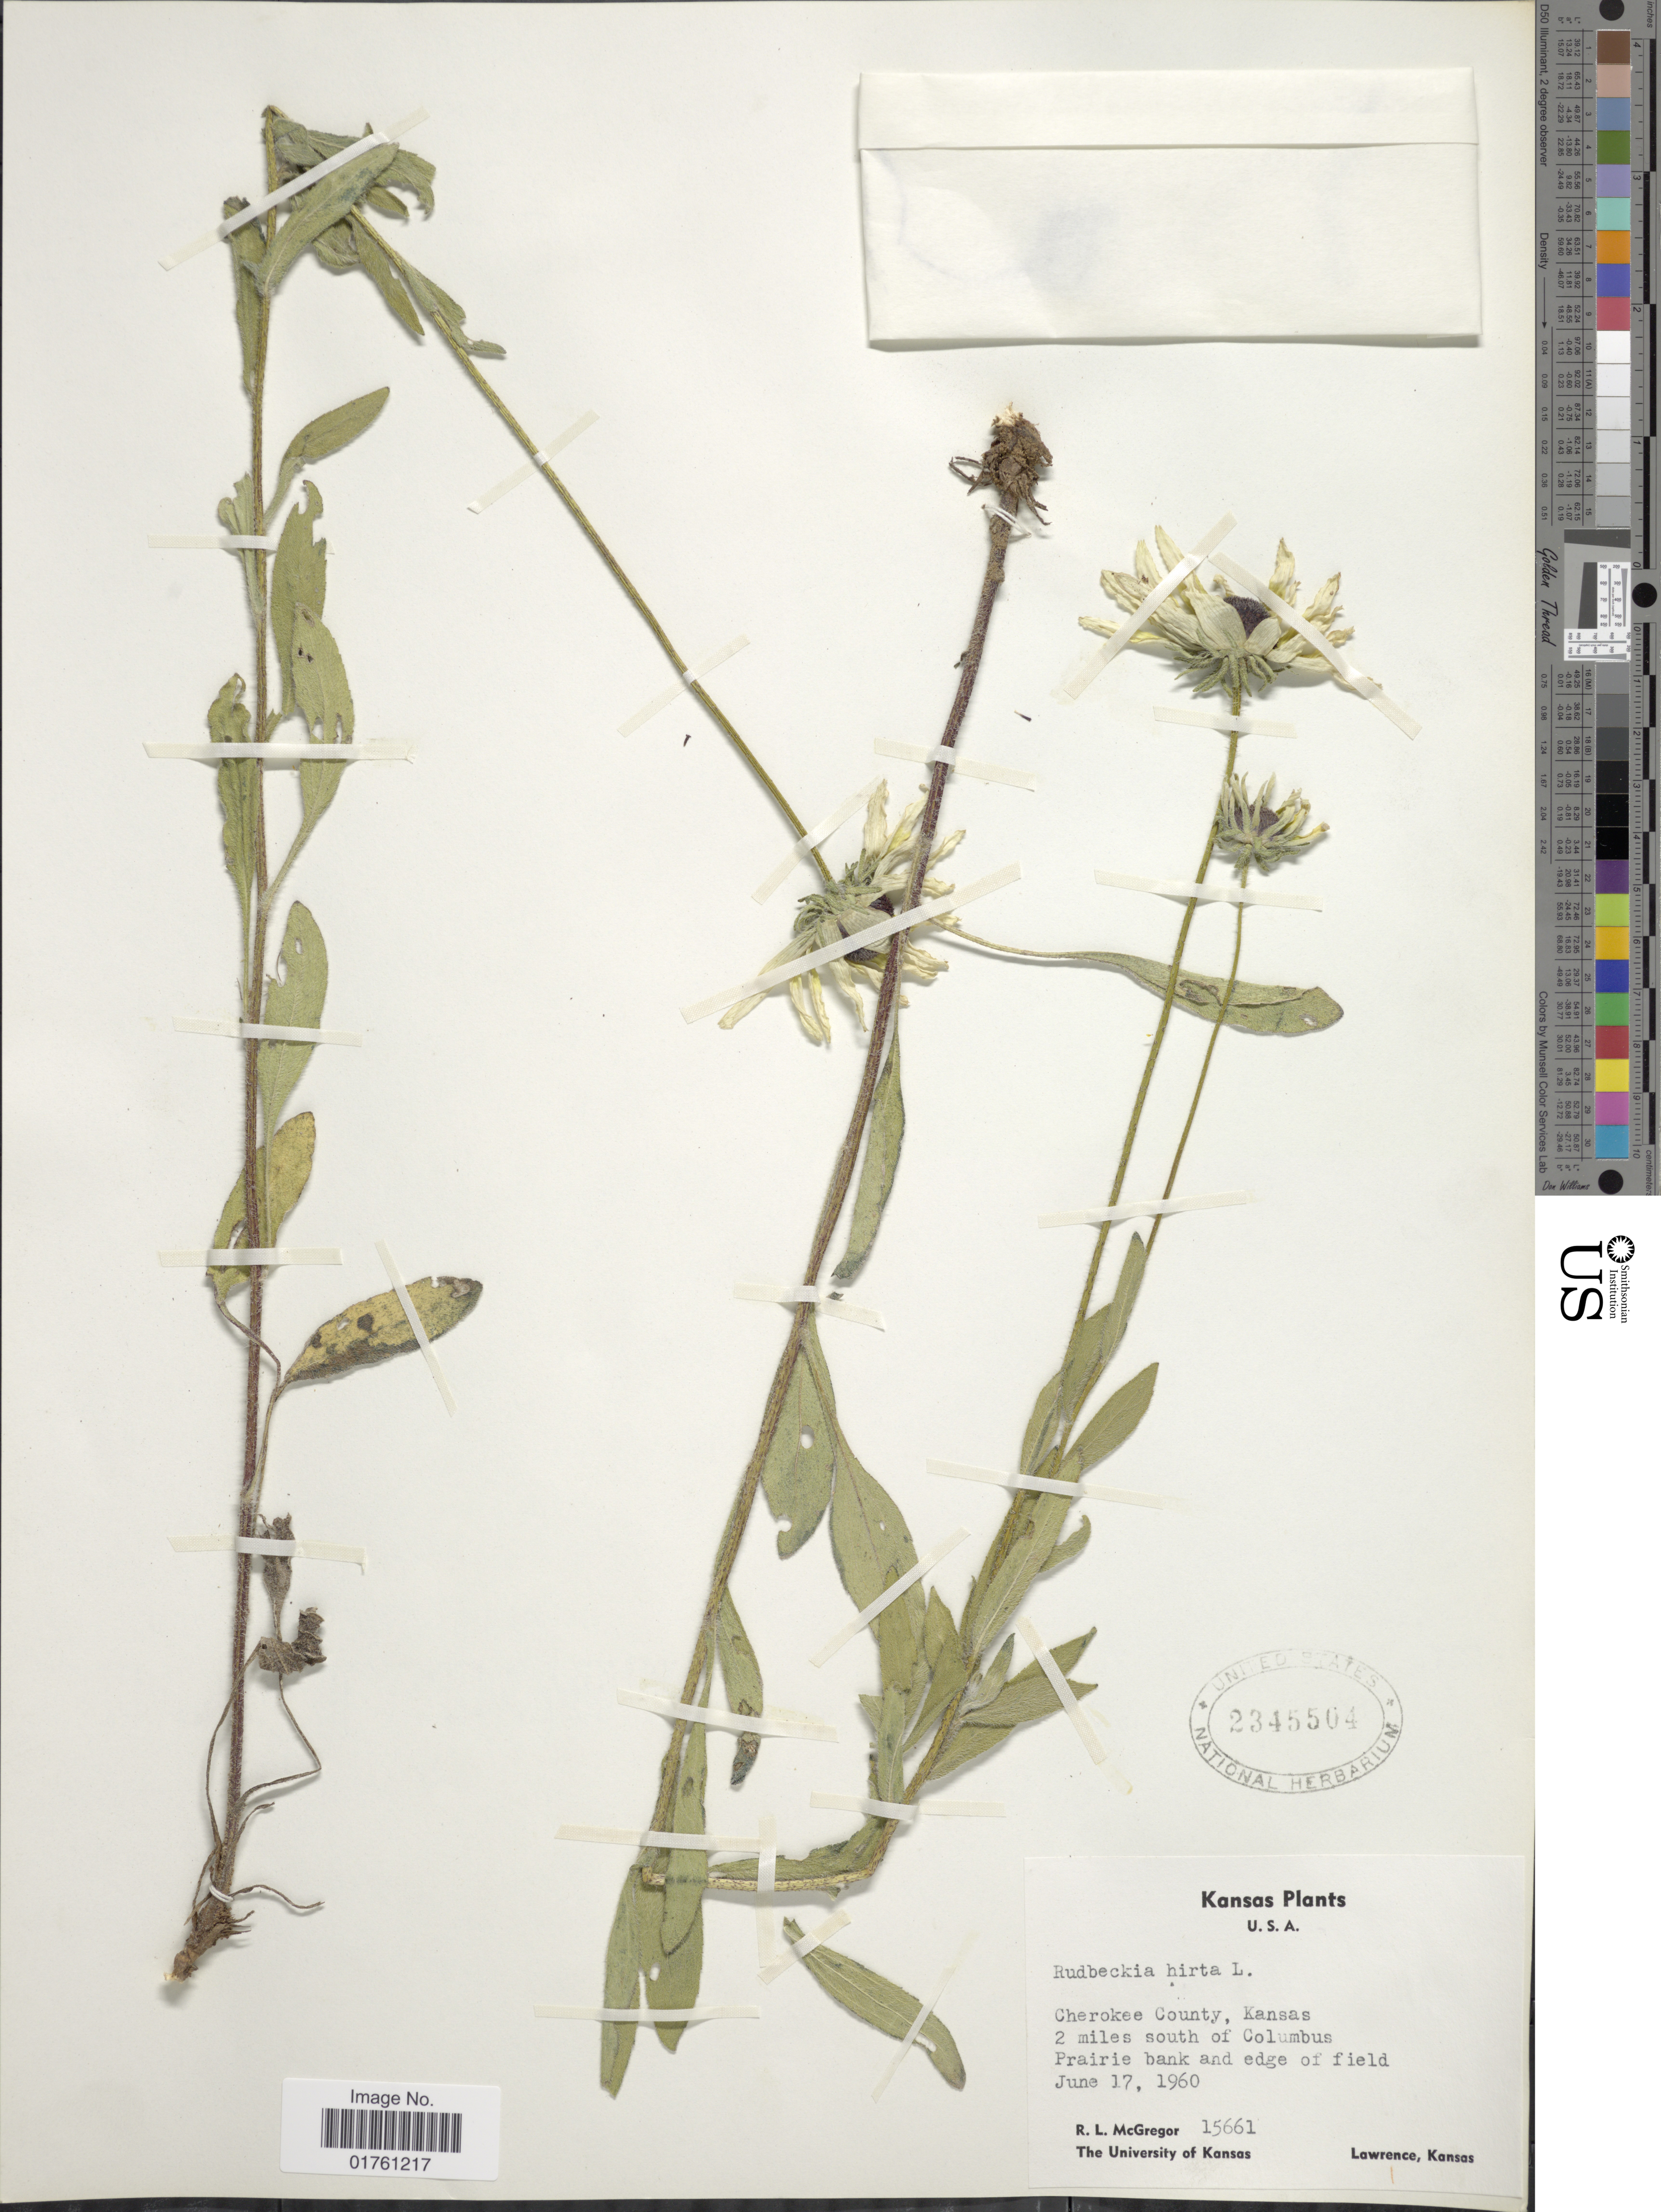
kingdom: Plantae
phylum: Tracheophyta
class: Magnoliopsida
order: Asterales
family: Asteraceae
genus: Rudbeckia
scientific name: Rudbeckia hirta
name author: L.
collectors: R. McGregor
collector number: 15661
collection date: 1960-06-17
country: United States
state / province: Kansas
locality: Cherokee County, Kansas 2 miles south of Columbus, Prairie bank edge of field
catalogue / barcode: US 2345504